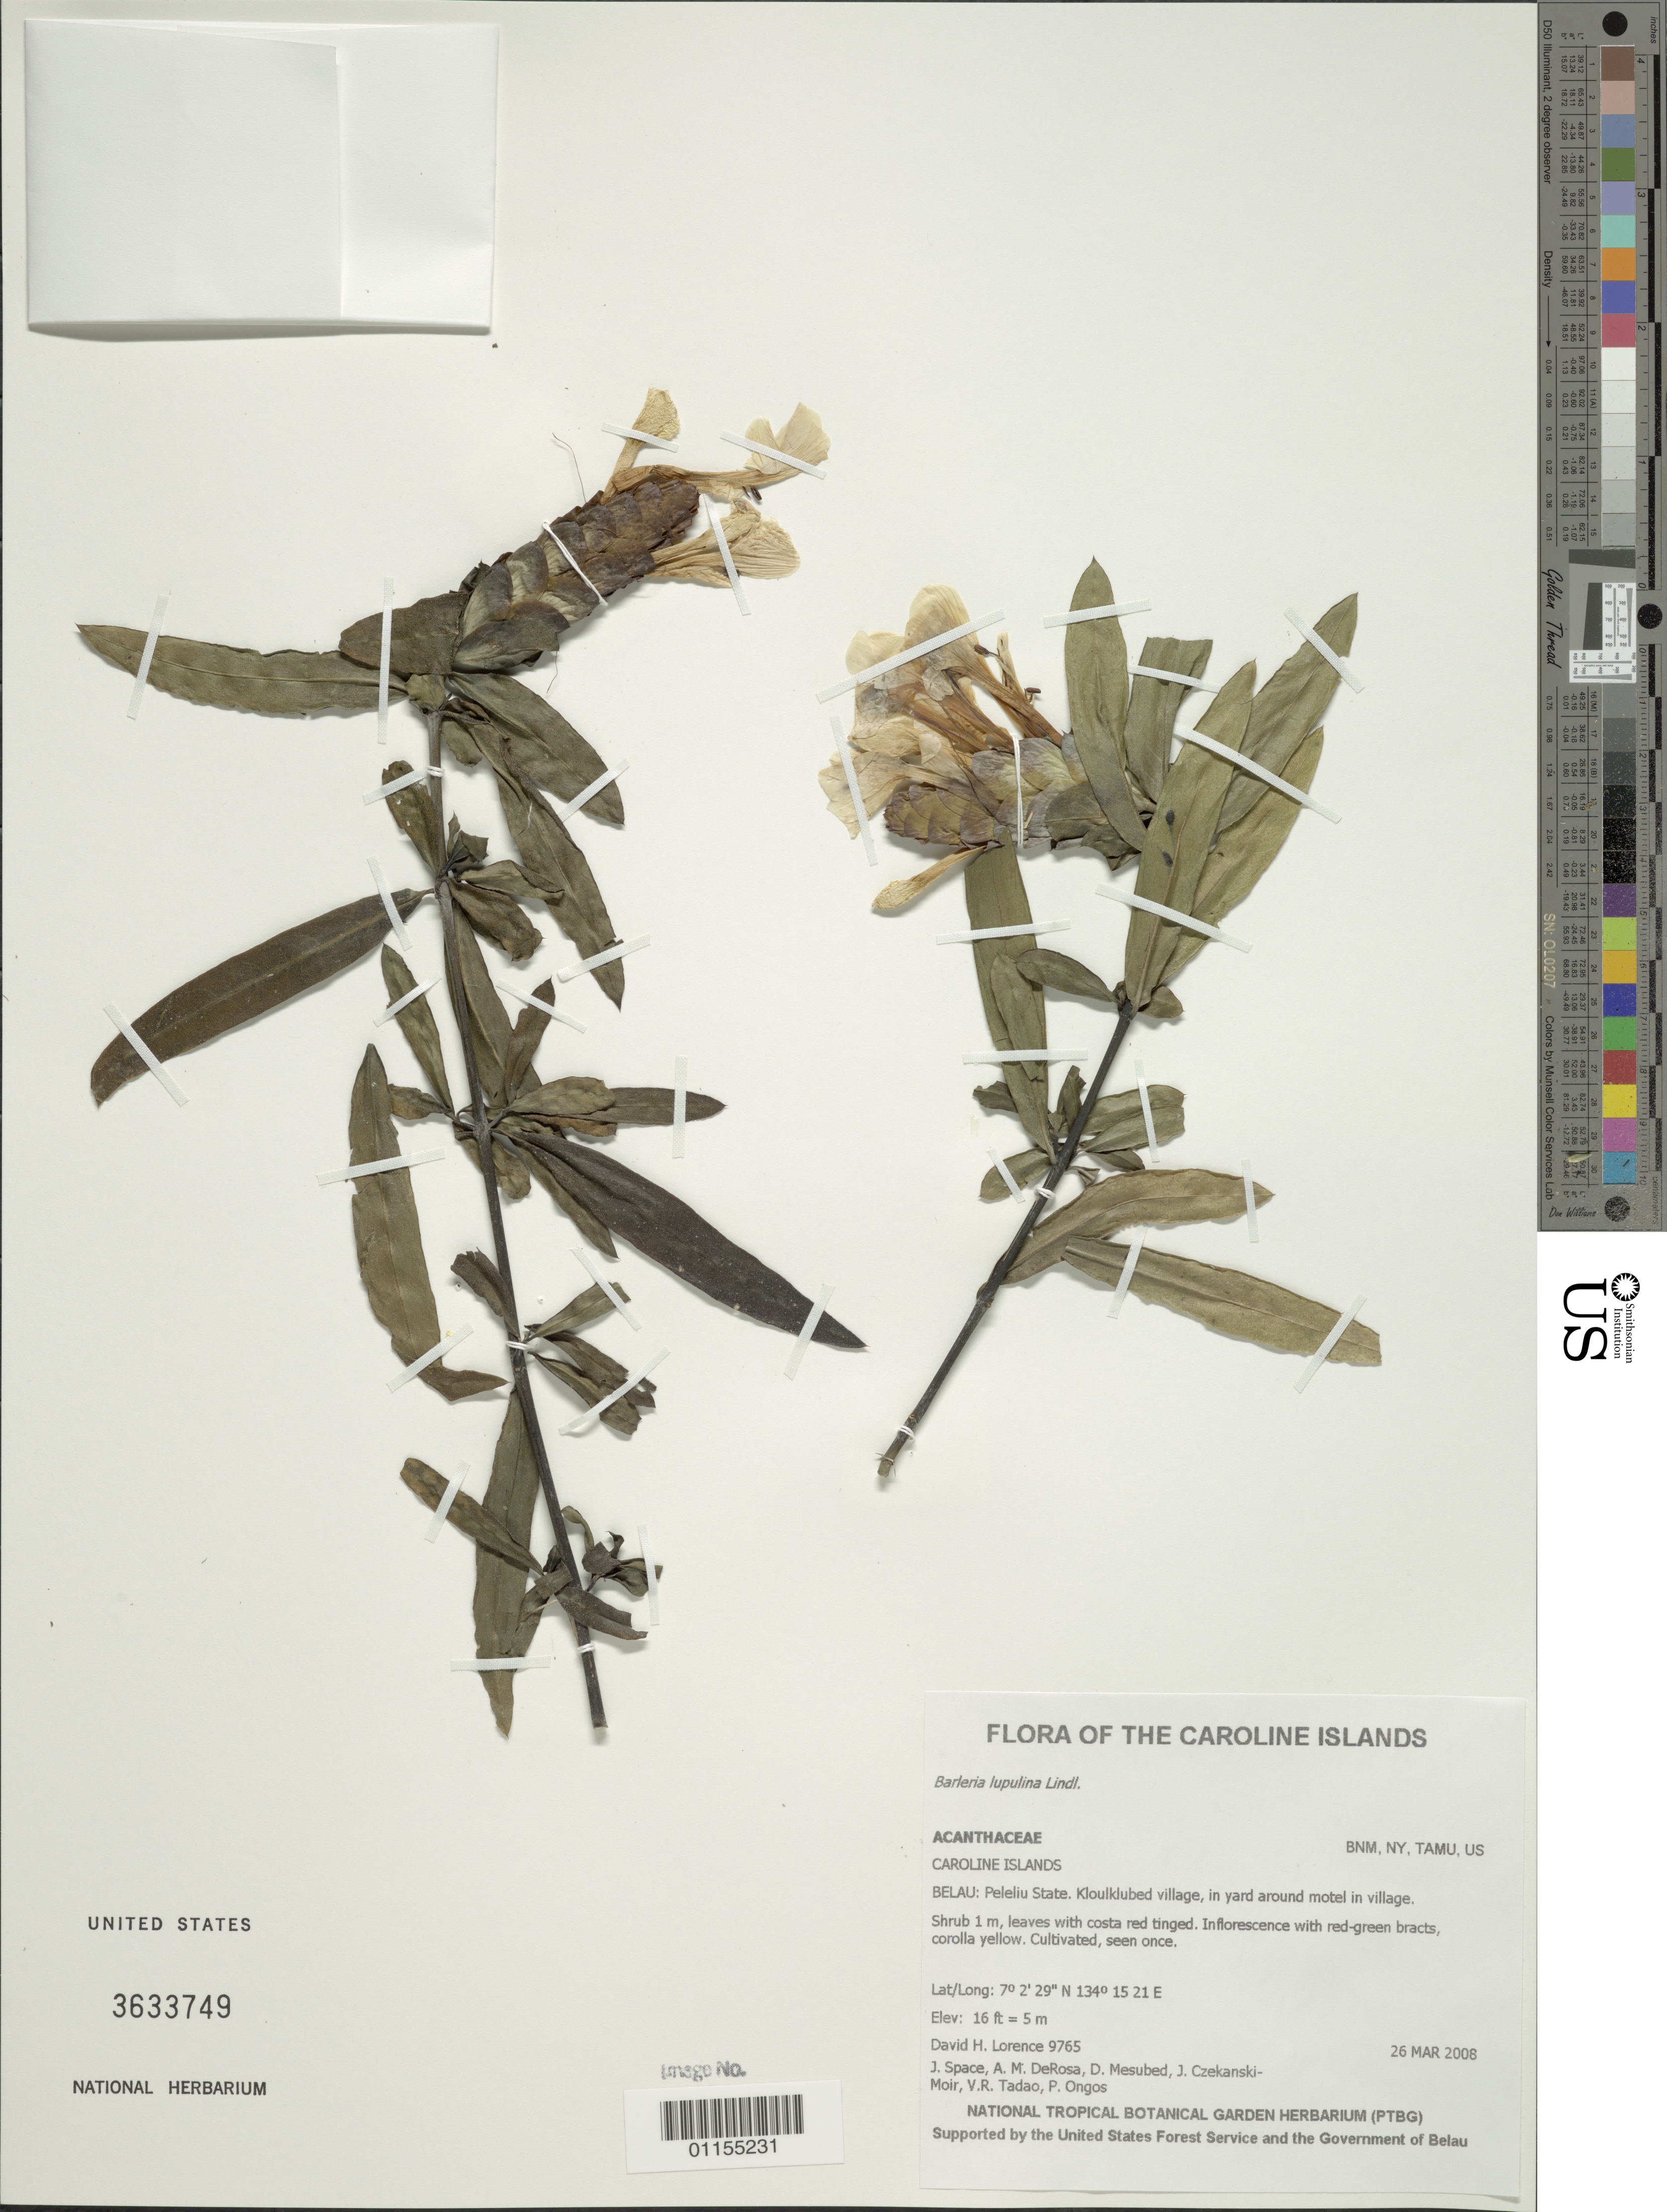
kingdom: Plantae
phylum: Tracheophyta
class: Magnoliopsida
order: Lamiales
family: Acanthaceae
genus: Barleria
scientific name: Barleria lupulina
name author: Lindl.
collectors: D. Lorence, J. Space, A. DeRosa, D. Mesubed, J. Czekanski-Moir & P. Ongos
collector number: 9765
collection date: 2008-03-26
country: Palau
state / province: Peleliu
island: Beliliou [Peleliu]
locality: Kloulklubed village, in yard around motel in village.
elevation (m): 5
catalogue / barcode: US 3633749